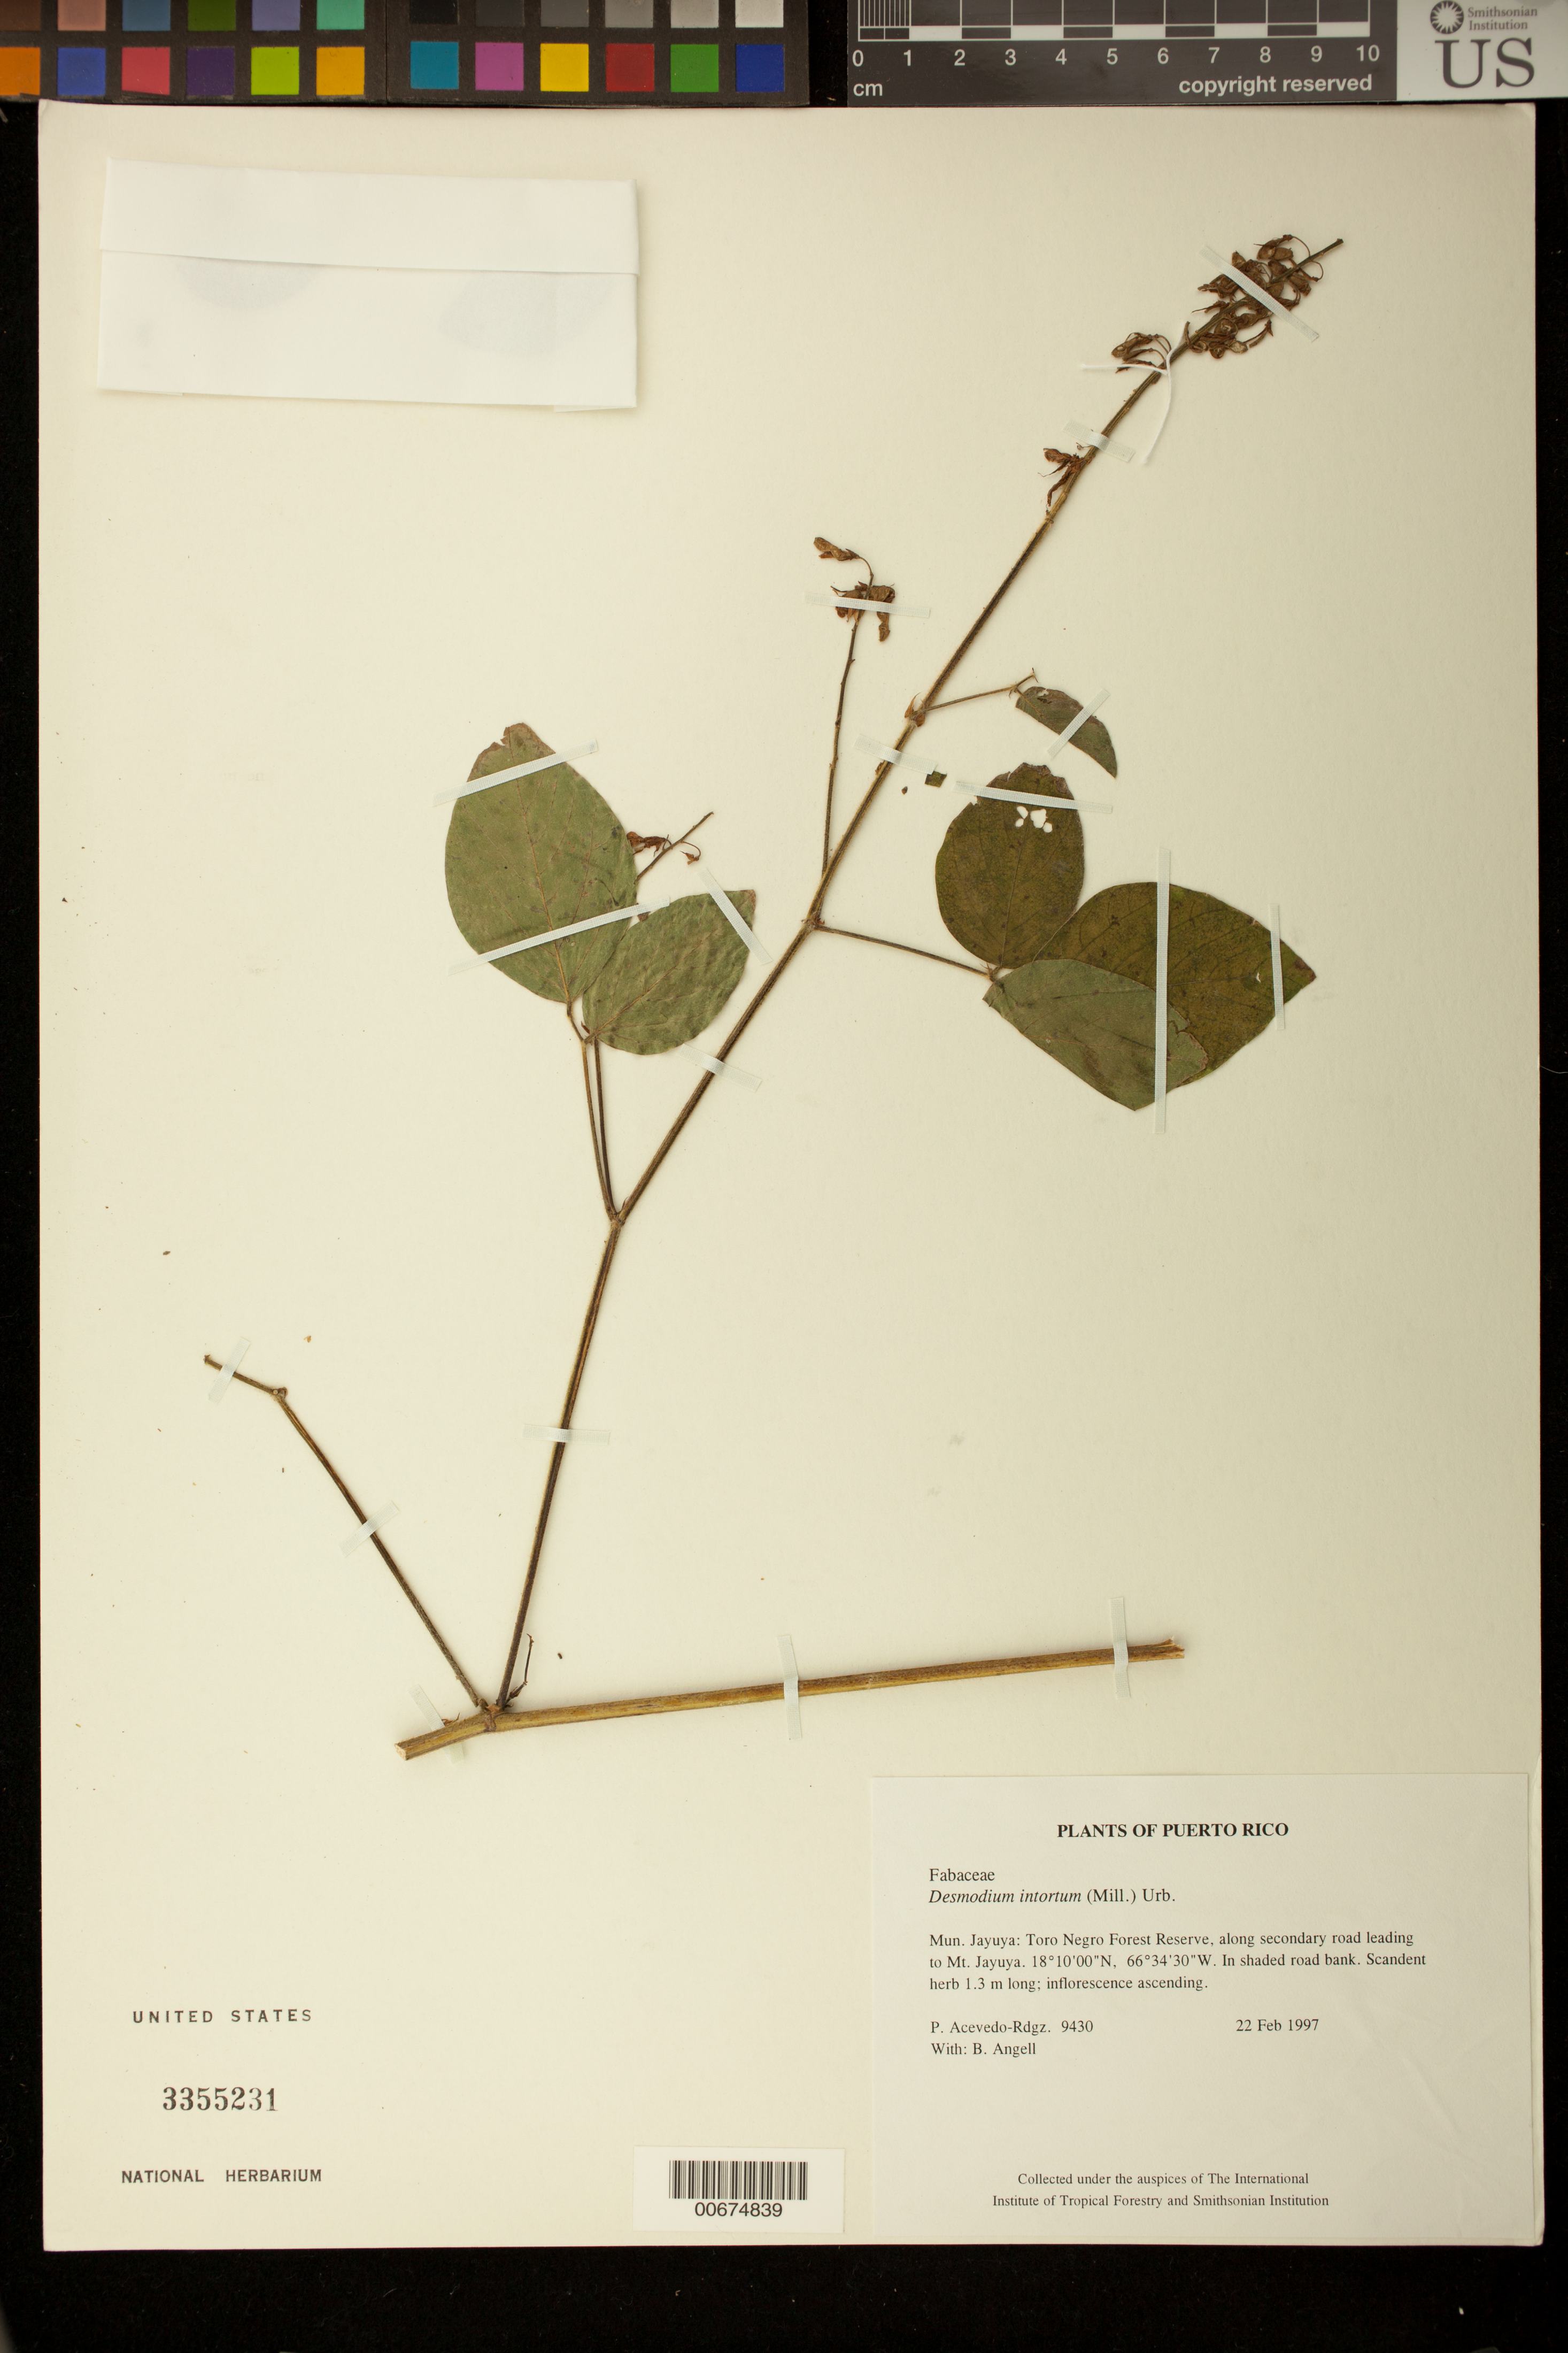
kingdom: Plantae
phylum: Tracheophyta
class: Magnoliopsida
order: Fabales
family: Fabaceae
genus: Desmodium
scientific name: Desmodium intortum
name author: (Mill.) Urb.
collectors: P. Acevedo-Rodr. & Bobbi Angell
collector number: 9430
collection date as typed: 22 Feb 1997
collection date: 1997-02-22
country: Puerto Rico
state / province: Jayuya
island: Puerto Rico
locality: Jayuya: Toro Negro Forest Reserve, along secondary road leading to Mt. Jayuya.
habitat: In shaded road bank.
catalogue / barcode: US 3355231